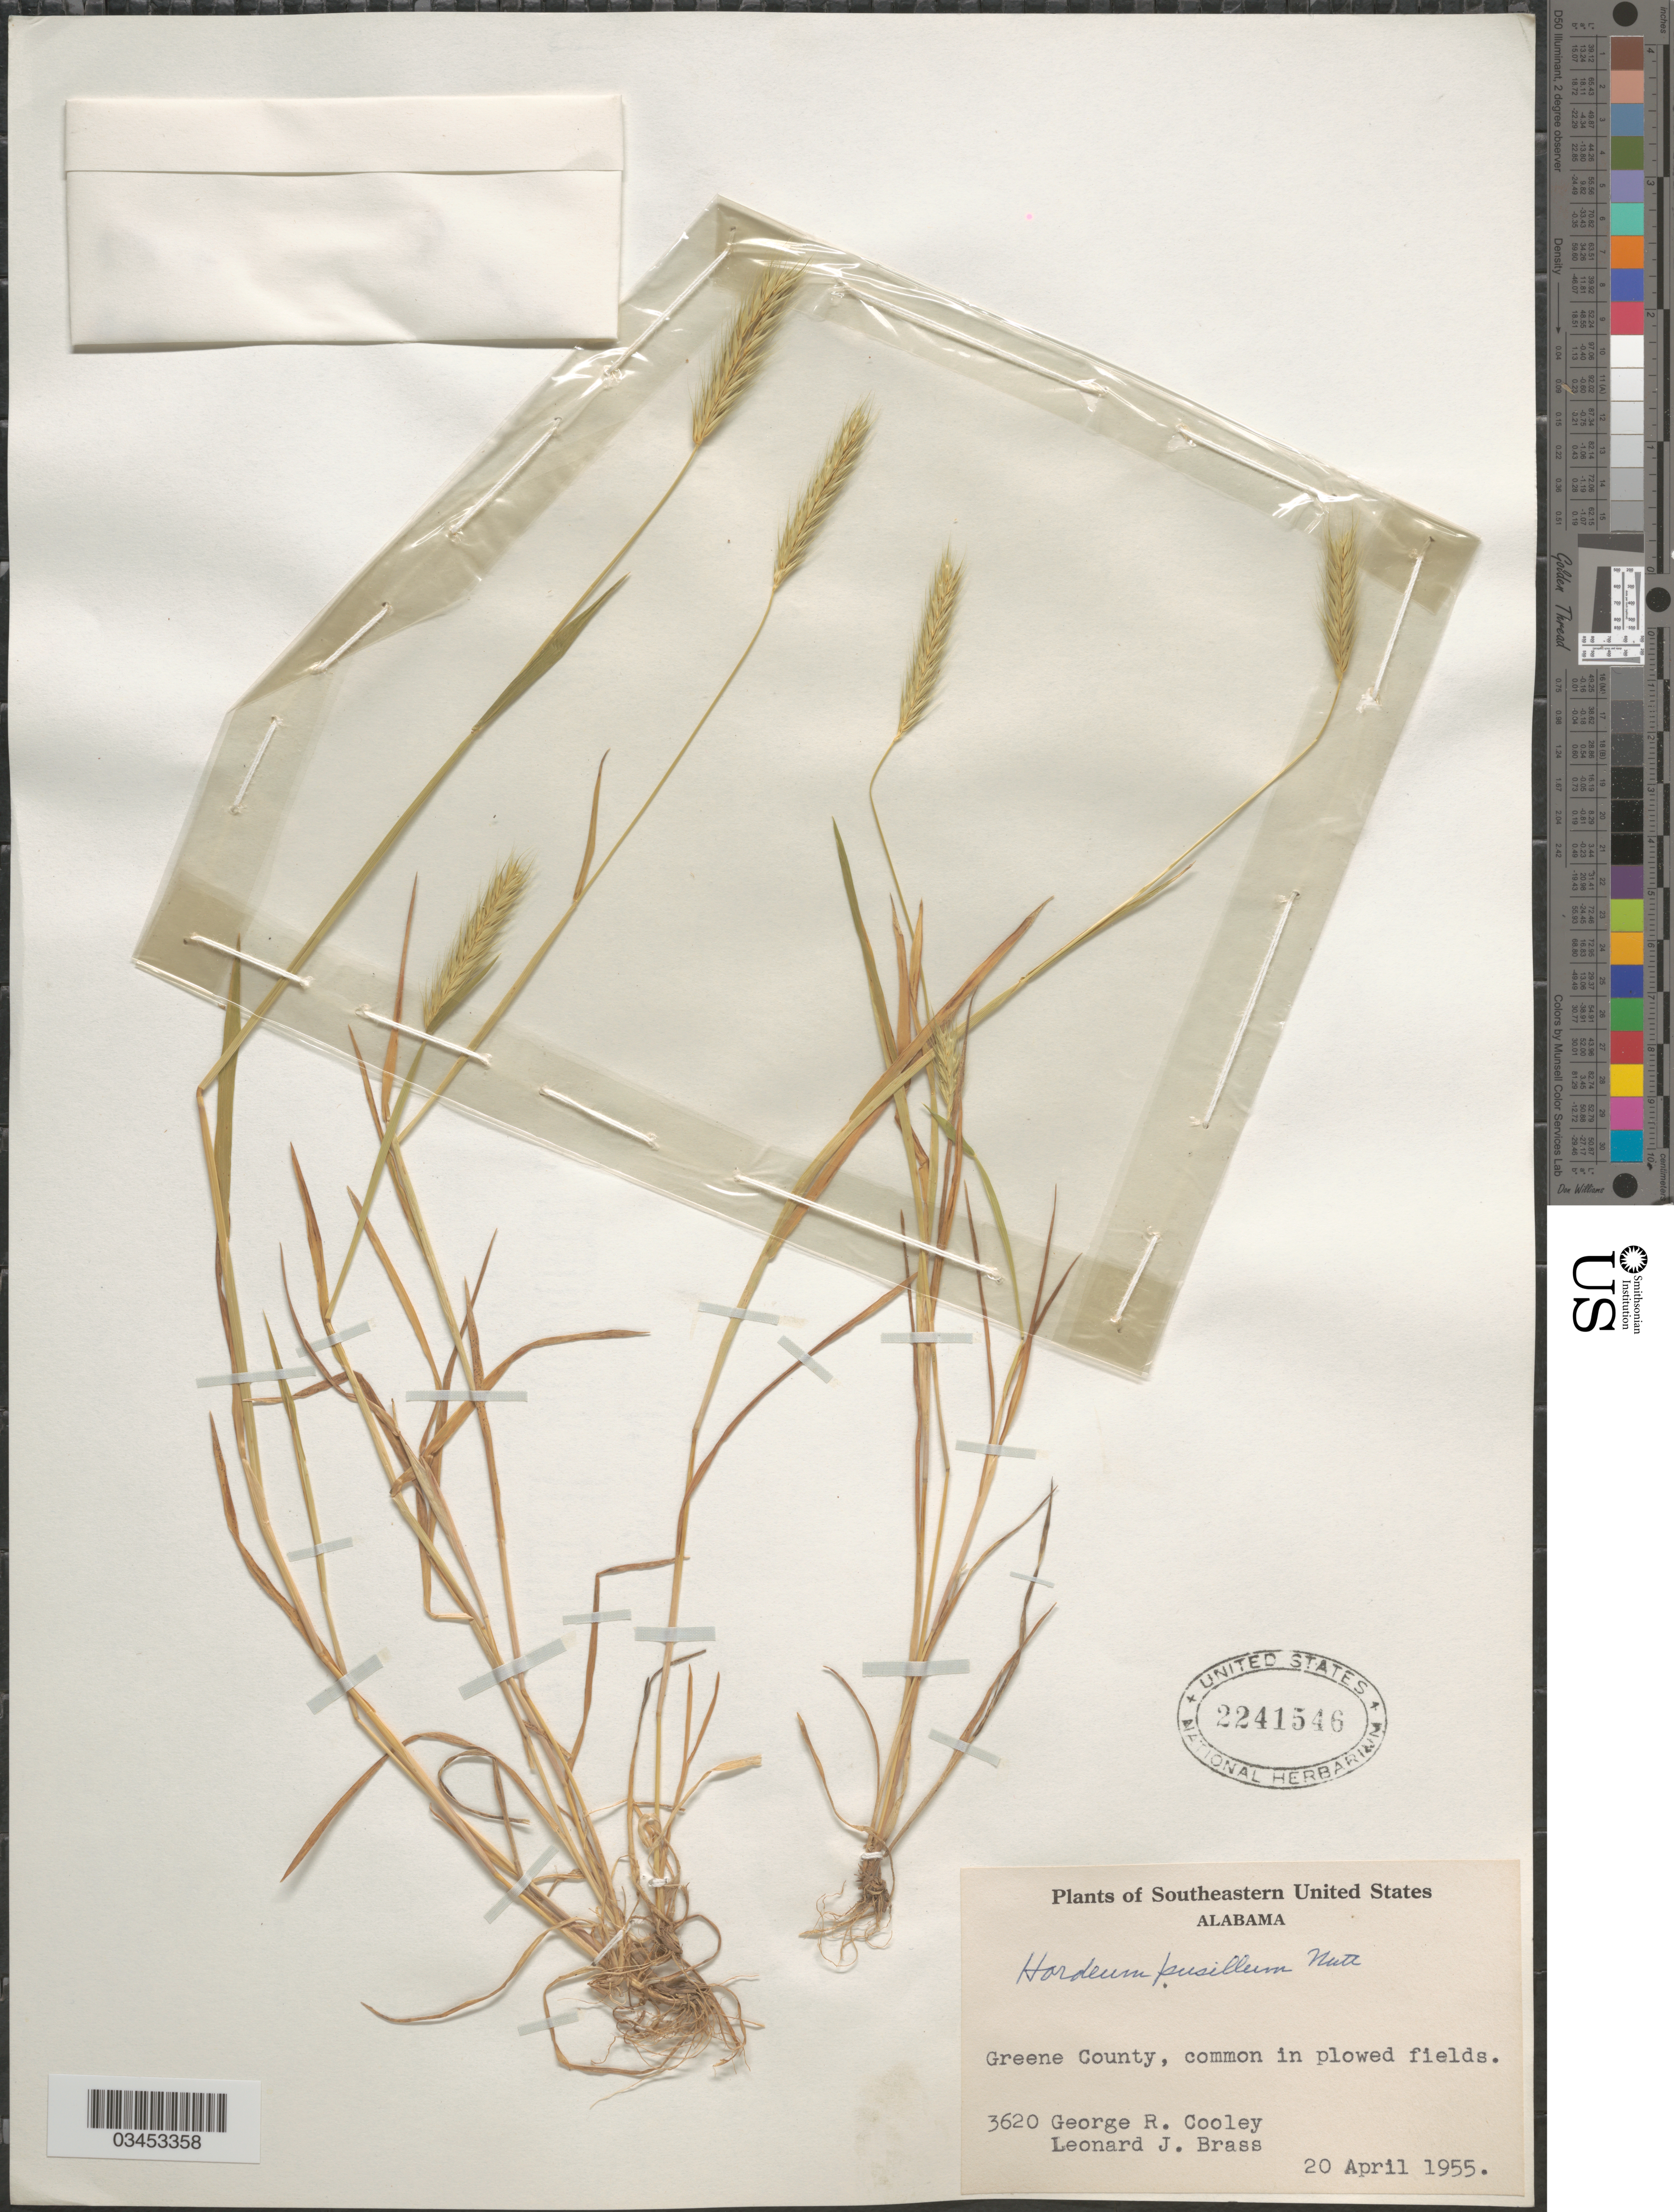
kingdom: Plantae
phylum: Tracheophyta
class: Liliopsida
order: Poales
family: Poaceae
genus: Hordeum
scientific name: Hordeum pusillum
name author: Nutt.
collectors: G. R. Cooley & L. J. Brass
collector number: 3620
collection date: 1955-04-20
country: United States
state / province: Alabama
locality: Southeastern United States. Greene County.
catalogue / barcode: US 2241546